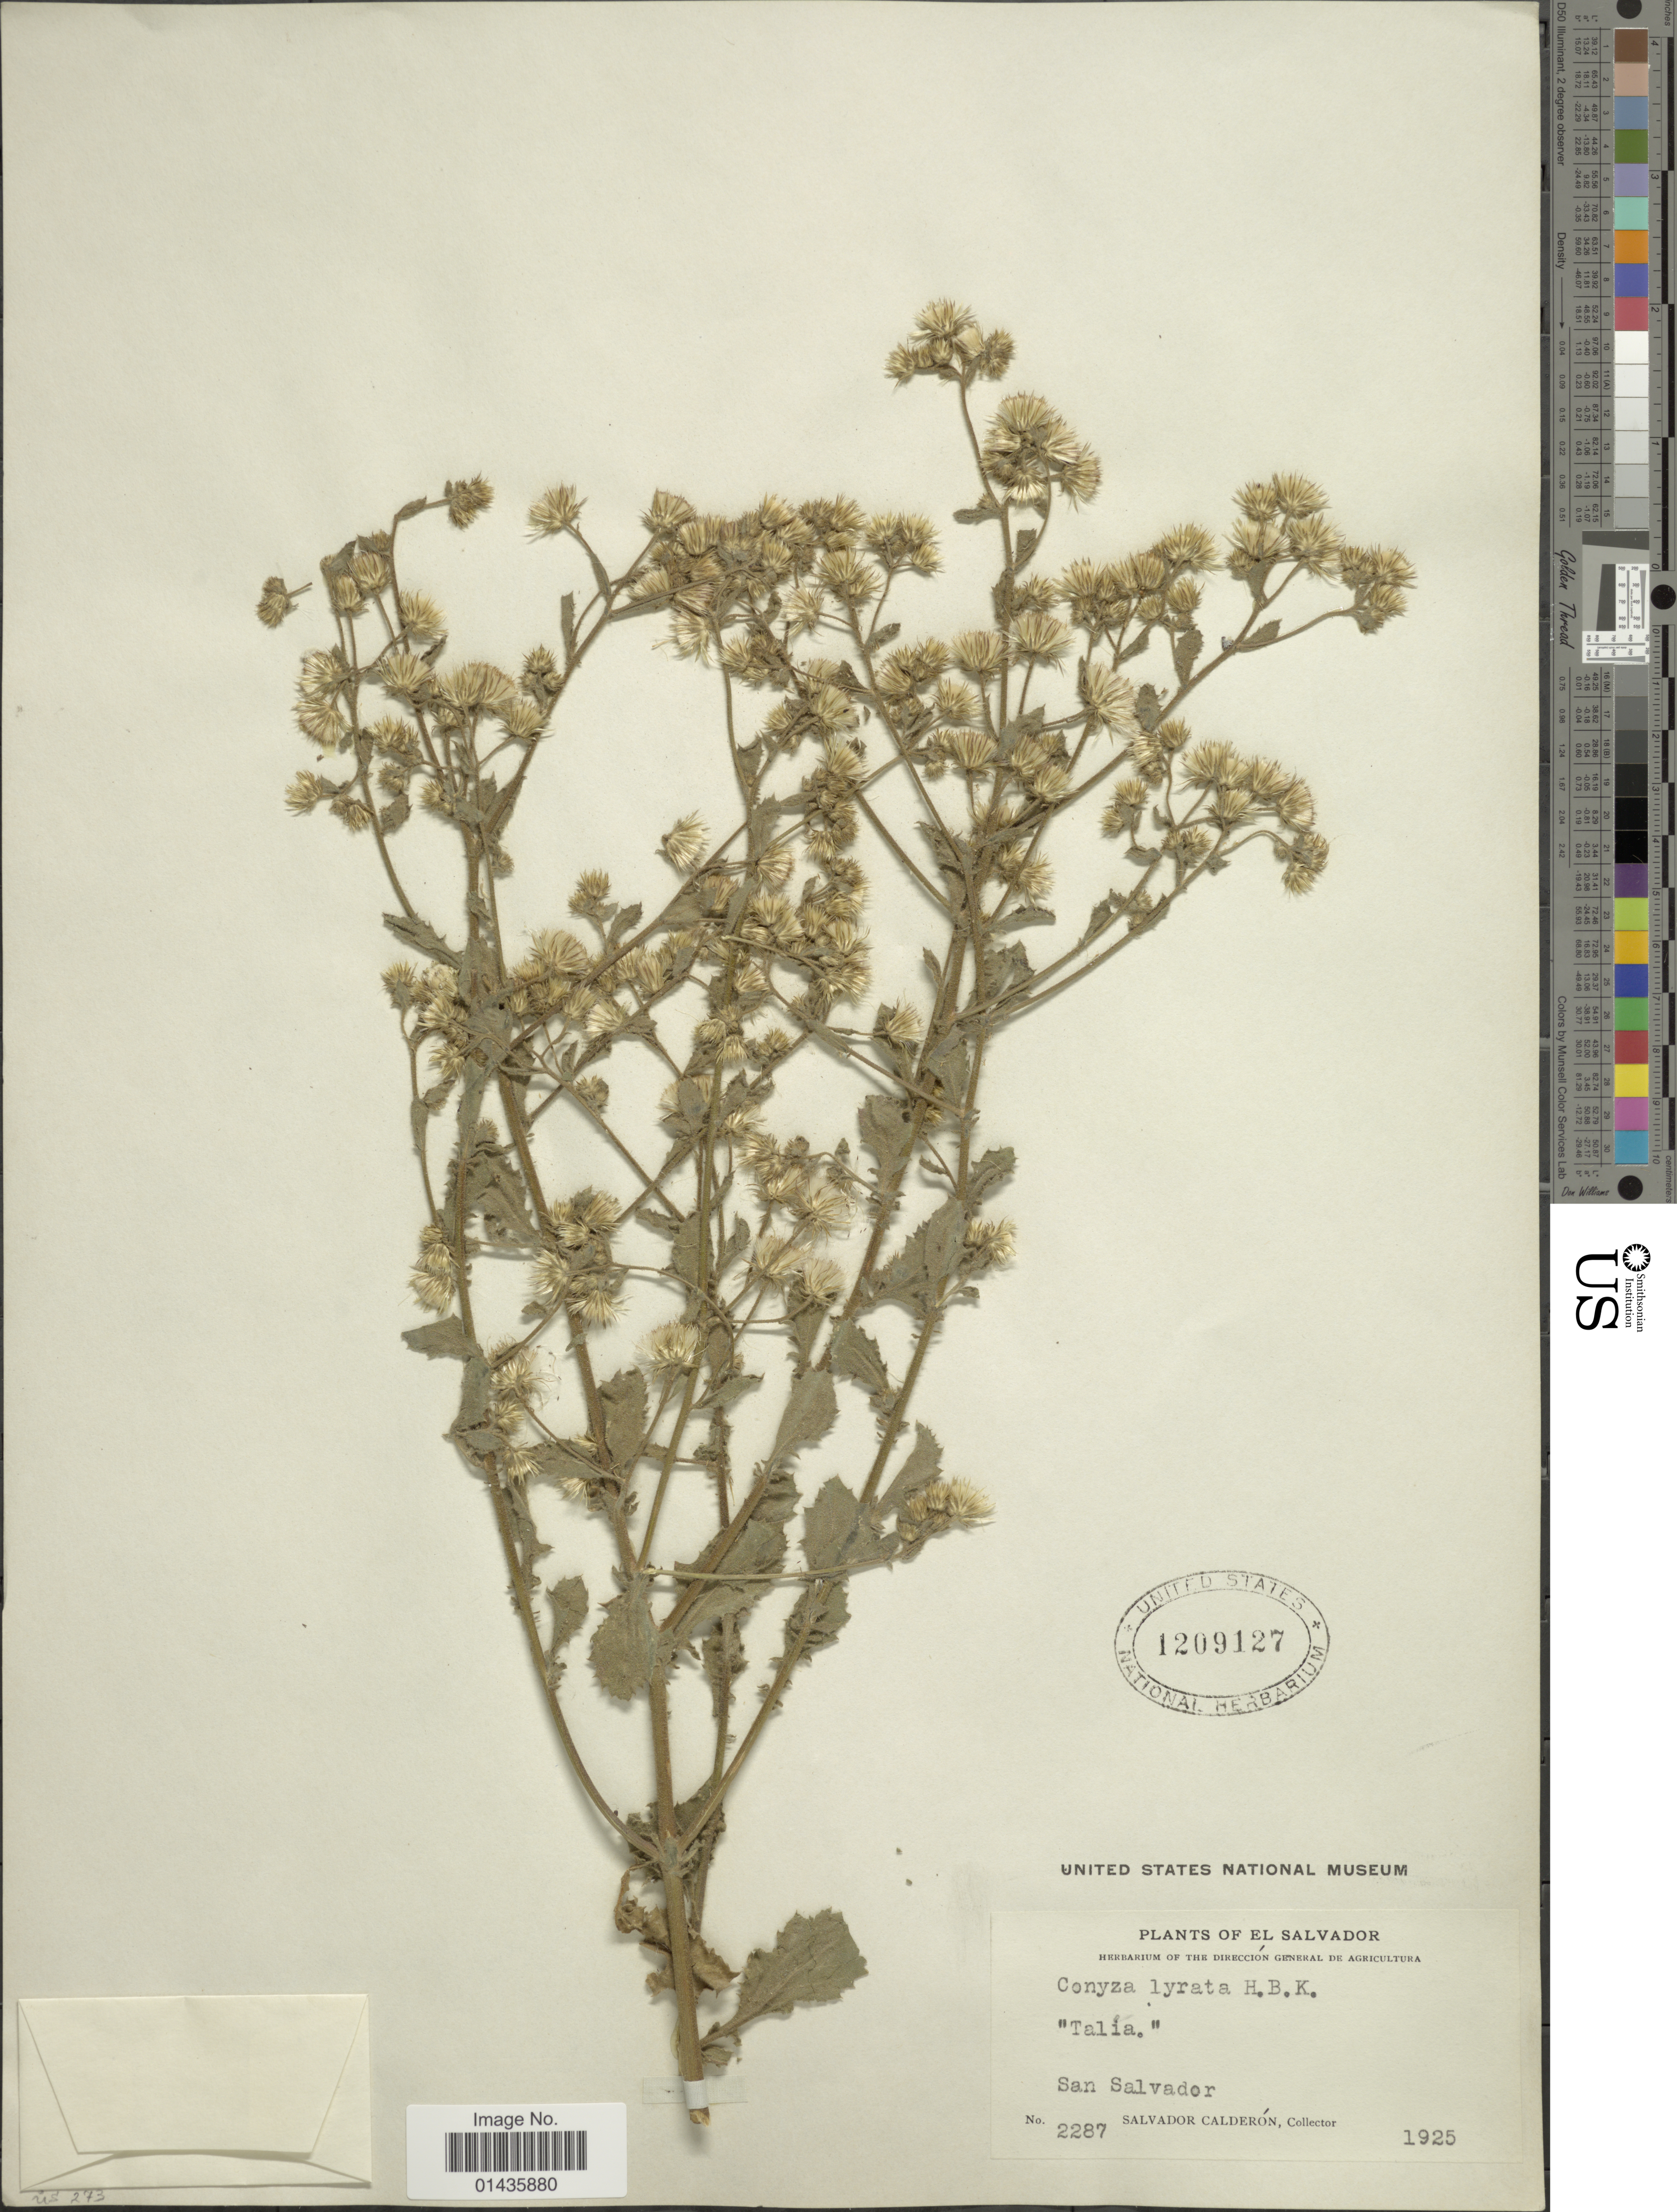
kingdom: Plantae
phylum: Tracheophyta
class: Magnoliopsida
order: Asterales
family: Asteraceae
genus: Pseudoconyza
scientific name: Pseudoconyza lyrata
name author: (Kunth) Cuatrec.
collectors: S. Calderón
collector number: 2287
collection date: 1925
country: El Salvador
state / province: San Salvador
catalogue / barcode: US 1209127